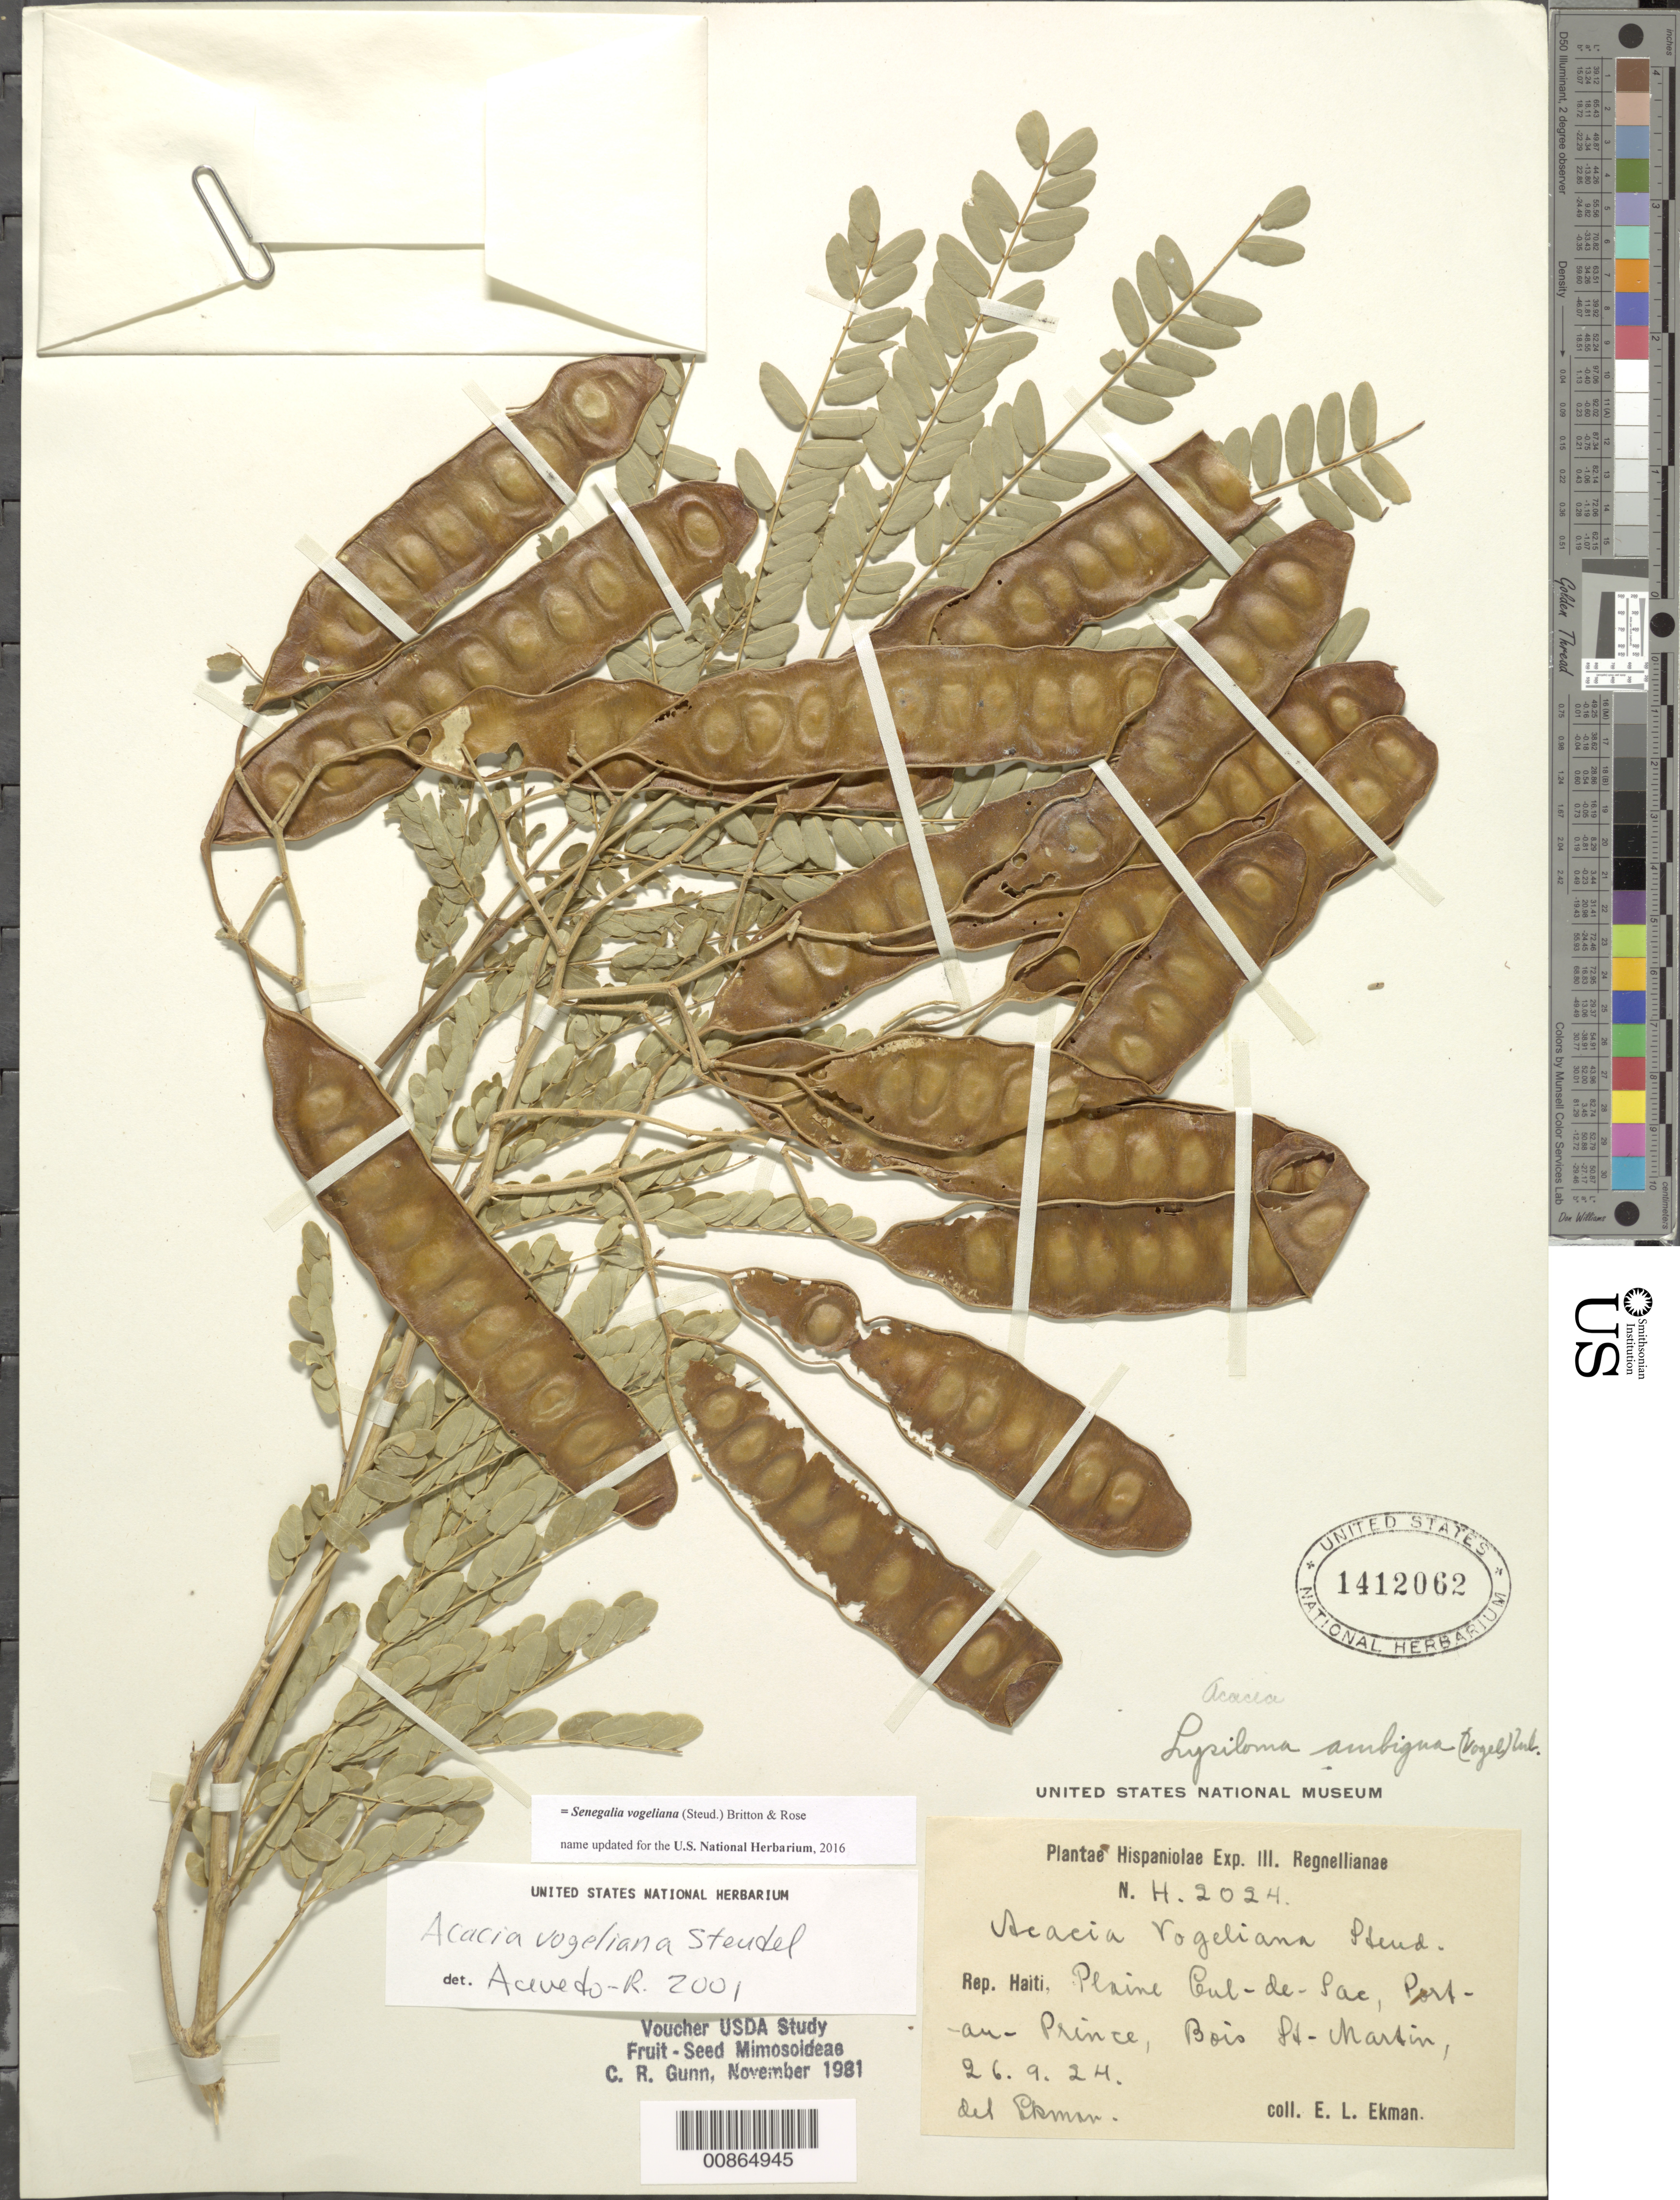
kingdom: Plantae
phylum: Tracheophyta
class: Magnoliopsida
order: Fabales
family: Fabaceae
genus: Parasenegalia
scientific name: Parasenegalia vogeliana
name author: (Steud.) Seigler & Ebinger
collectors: E. L. Ekman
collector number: H 2024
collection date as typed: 26 Sep 1924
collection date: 1924-09-26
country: Haiti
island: Hispaniola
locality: Plaine Cul-de-Sac, Port-au-Prince, Bois St-Martin.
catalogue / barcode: US 1412062